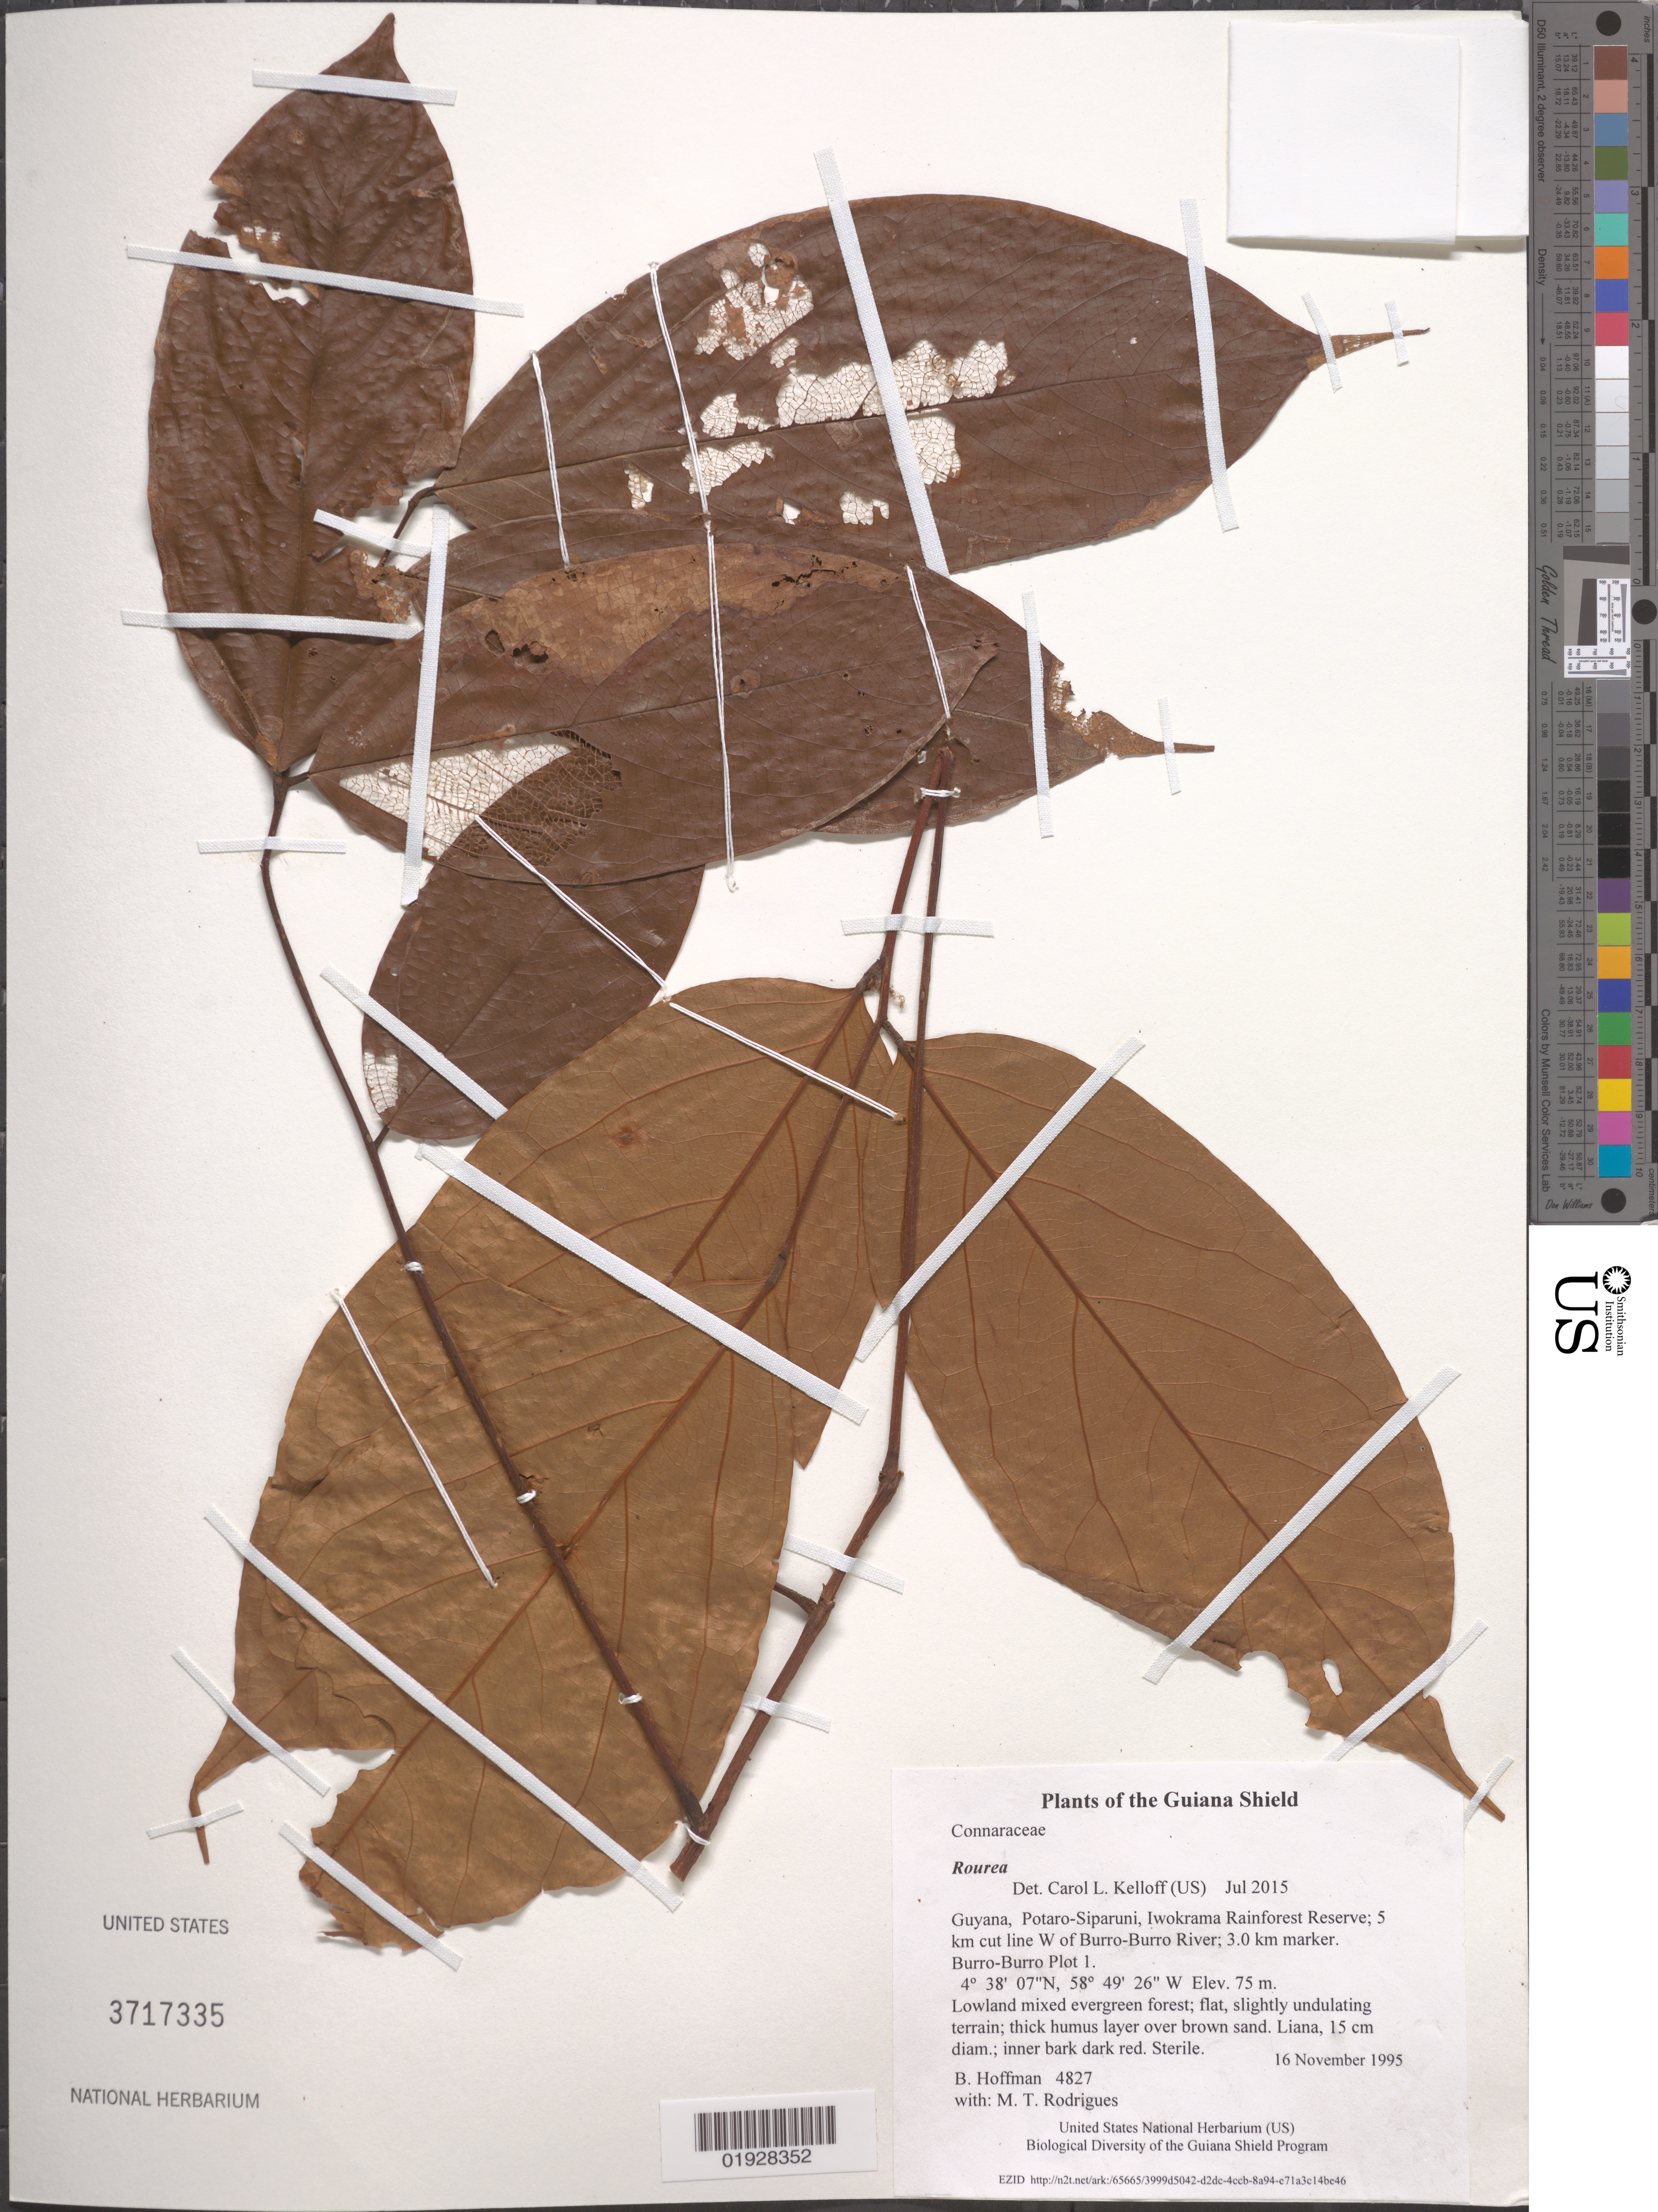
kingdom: Plantae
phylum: Tracheophyta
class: Magnoliopsida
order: Oxalidales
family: Connaraceae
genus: Rourea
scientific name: Rourea sp.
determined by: Kelloff, Carol L., (US), Smithsonian Institution - National Museum of Natural History (UNITED STATES)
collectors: B. Hoffman & M. T. Rodrigues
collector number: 4827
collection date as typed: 16 November 1995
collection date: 1995-11-16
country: Guyana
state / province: Potaro-Siparuni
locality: Iwokrama Rainforest Reserve; 5 km cut line W of Burro-Burro River; 3.0 km marker. Burro-Burro Plot 1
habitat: Lowland mixed evergreen forest; flat, slightly undulating terrain; thick humus layer over brown sand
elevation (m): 75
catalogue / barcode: US 3717335